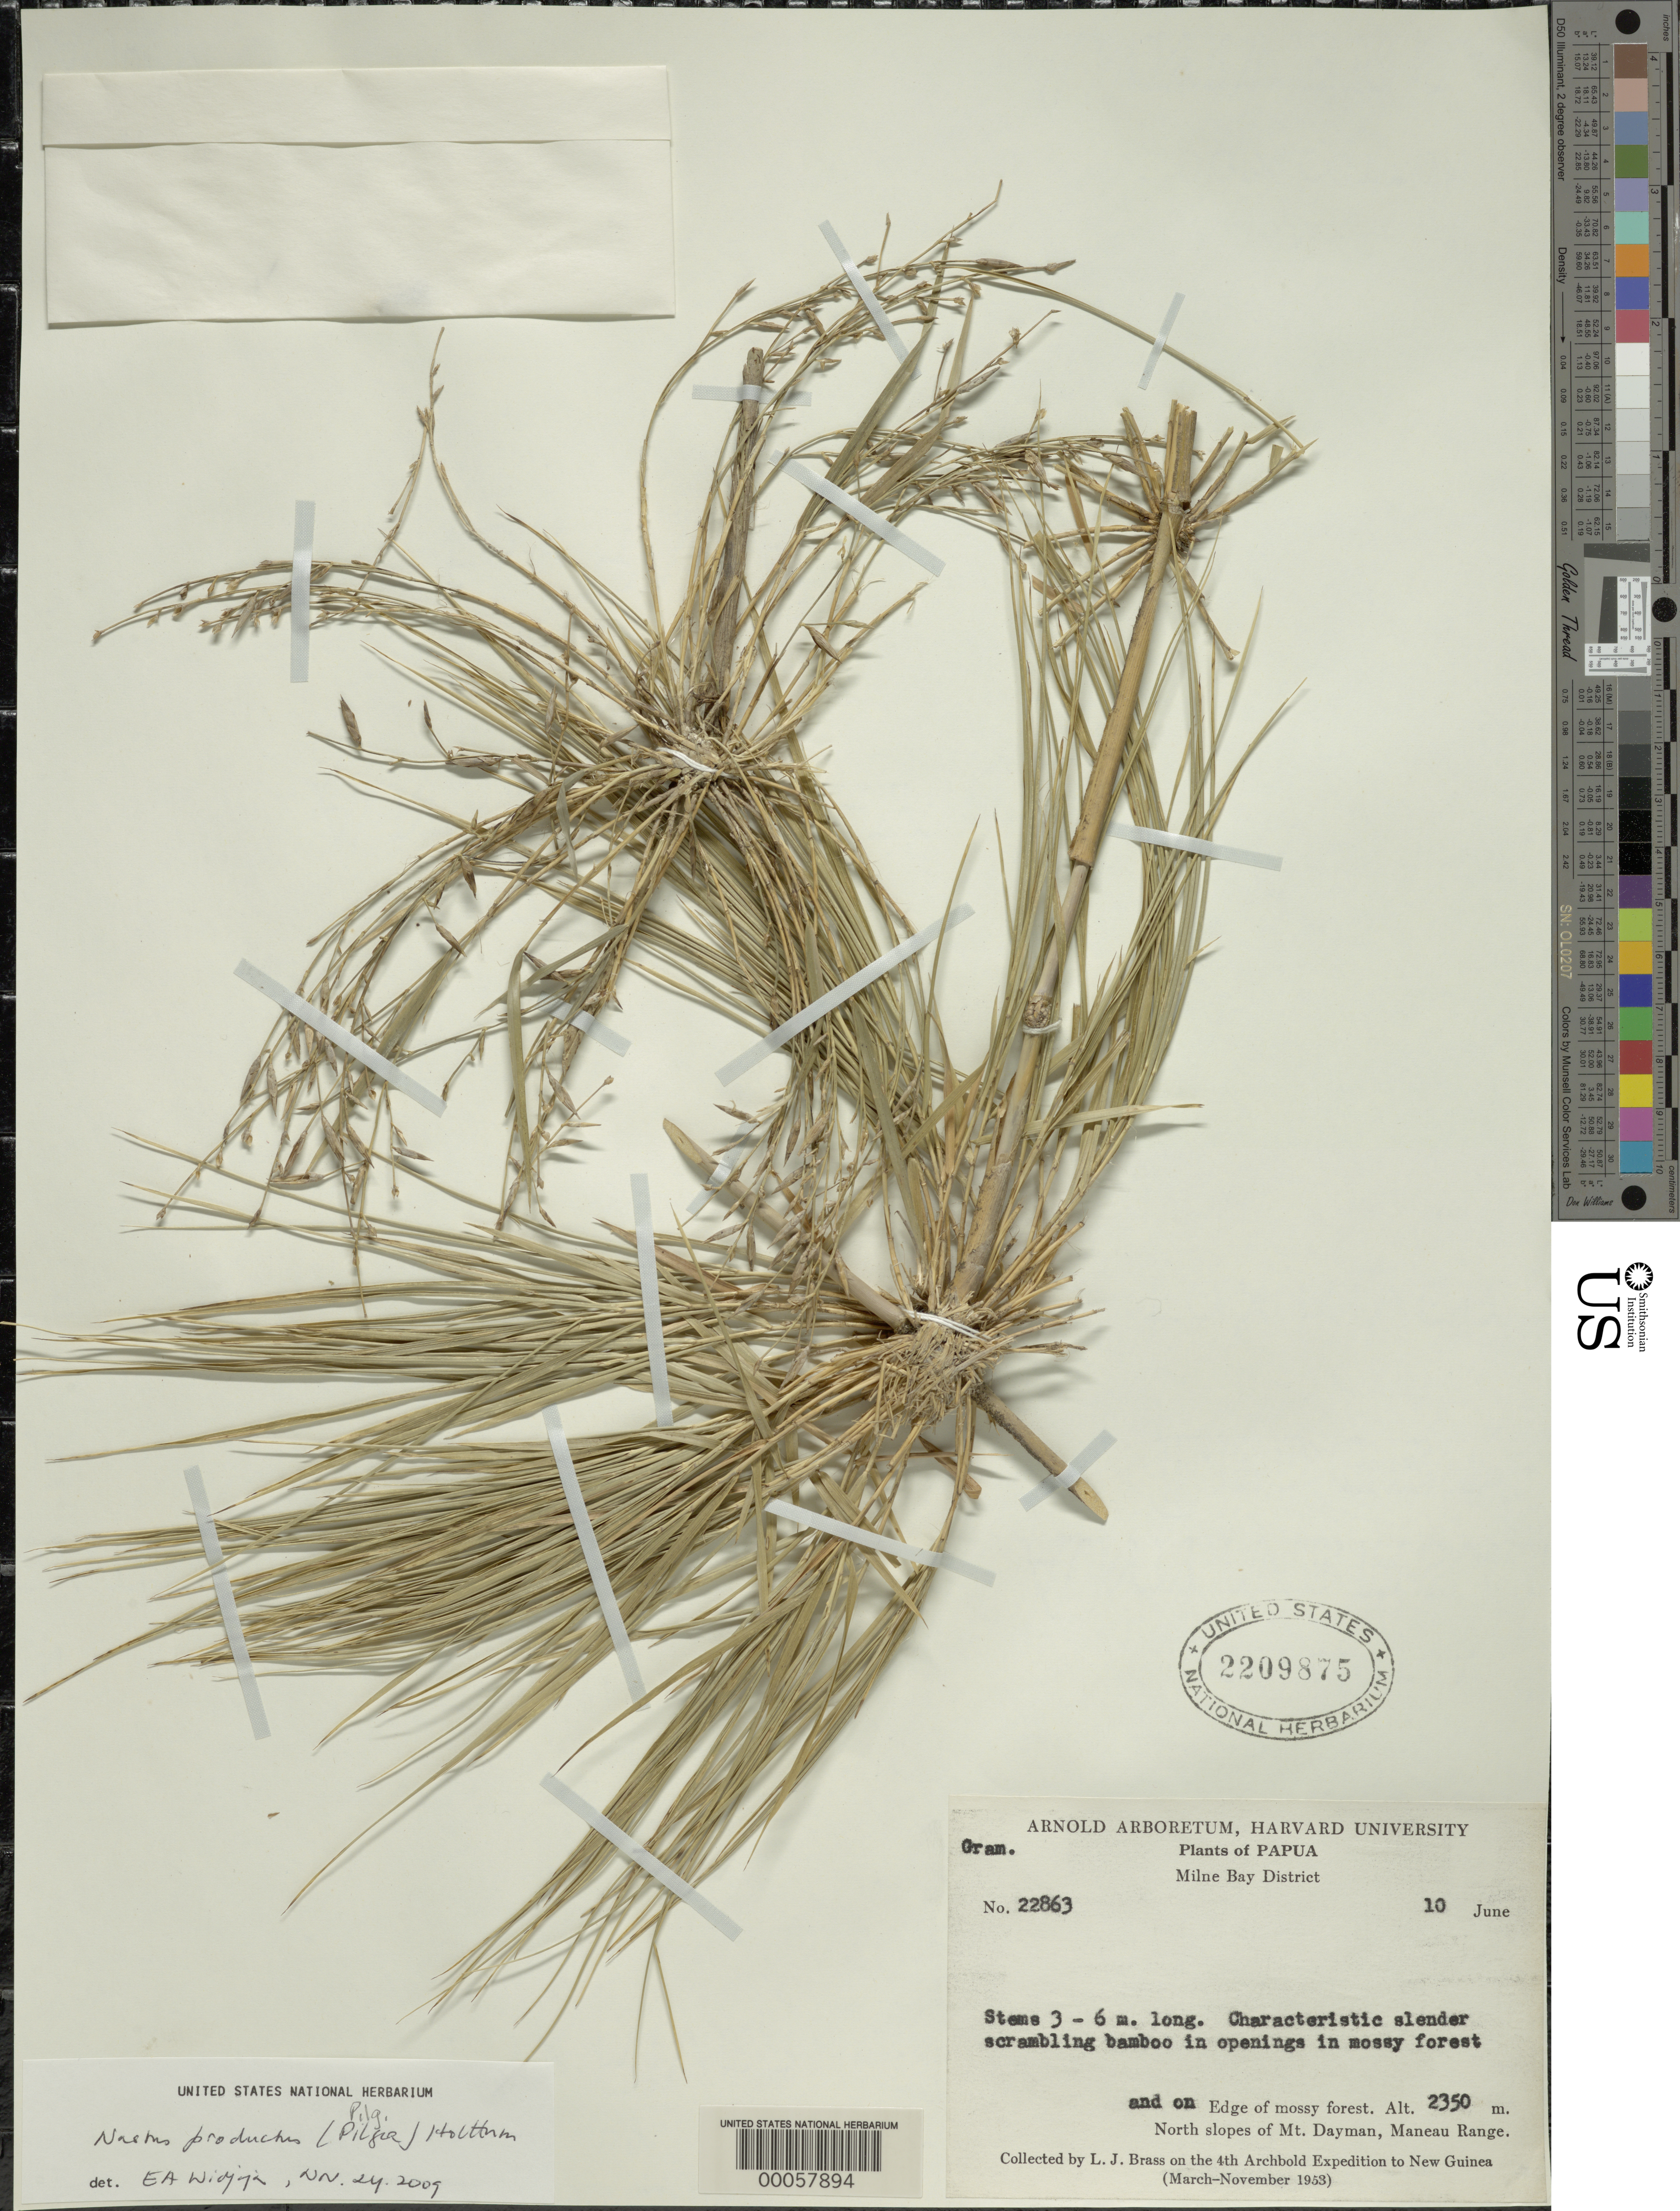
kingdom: Plantae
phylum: Tracheophyta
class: Liliopsida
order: Poales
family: Poaceae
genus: Nastus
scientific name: Nastus productus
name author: (Pilg.) Holttum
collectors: L. J. Brass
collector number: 22863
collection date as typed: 10 Jun 1953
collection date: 1953-06-10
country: Papua New Guinea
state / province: Milne Bay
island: New Guinea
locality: N slopes of Mt.Dayman, Maneau Range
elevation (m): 2350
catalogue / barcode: US 2209875